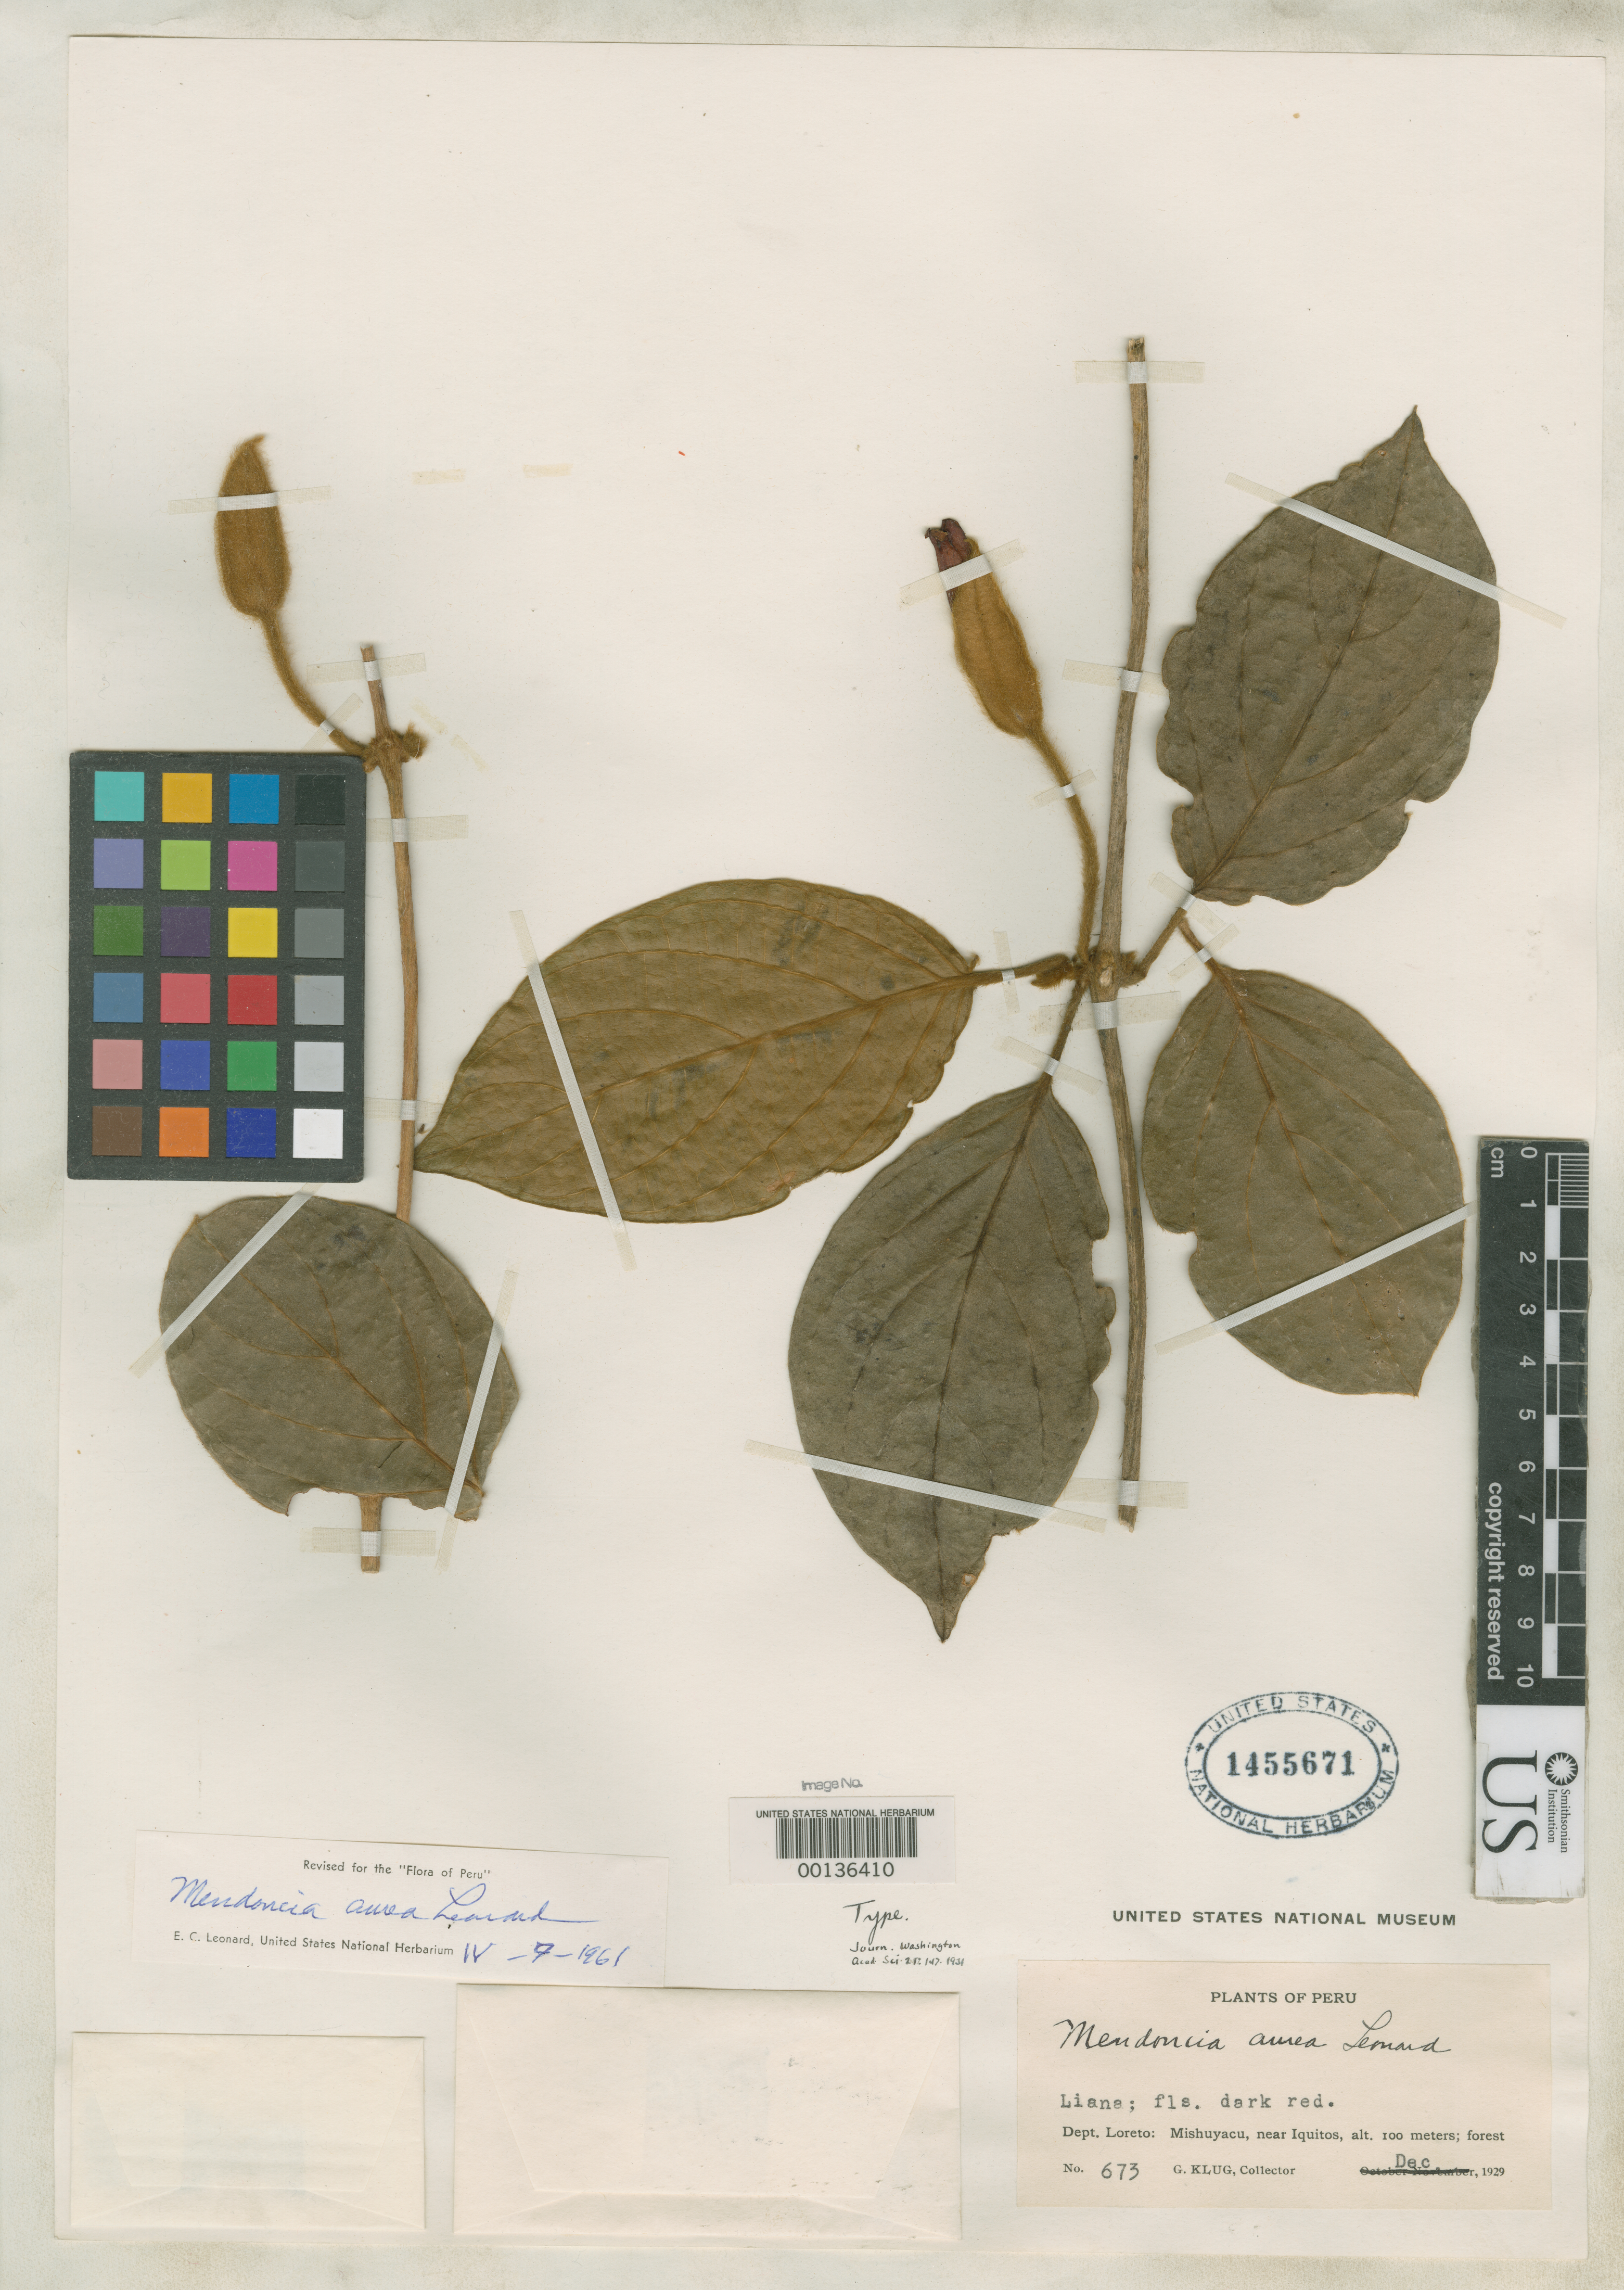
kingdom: Plantae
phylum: Tracheophyta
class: Magnoliopsida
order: Lamiales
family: Acanthaceae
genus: Mendoncia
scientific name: Mendoncia aurea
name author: Leonard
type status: Holotype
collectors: G. Klug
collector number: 673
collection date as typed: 16 Dec 1929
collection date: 1929-12-16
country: Peru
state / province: Loreto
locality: Mishuyacu, near Iquitos.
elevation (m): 100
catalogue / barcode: US 1455671